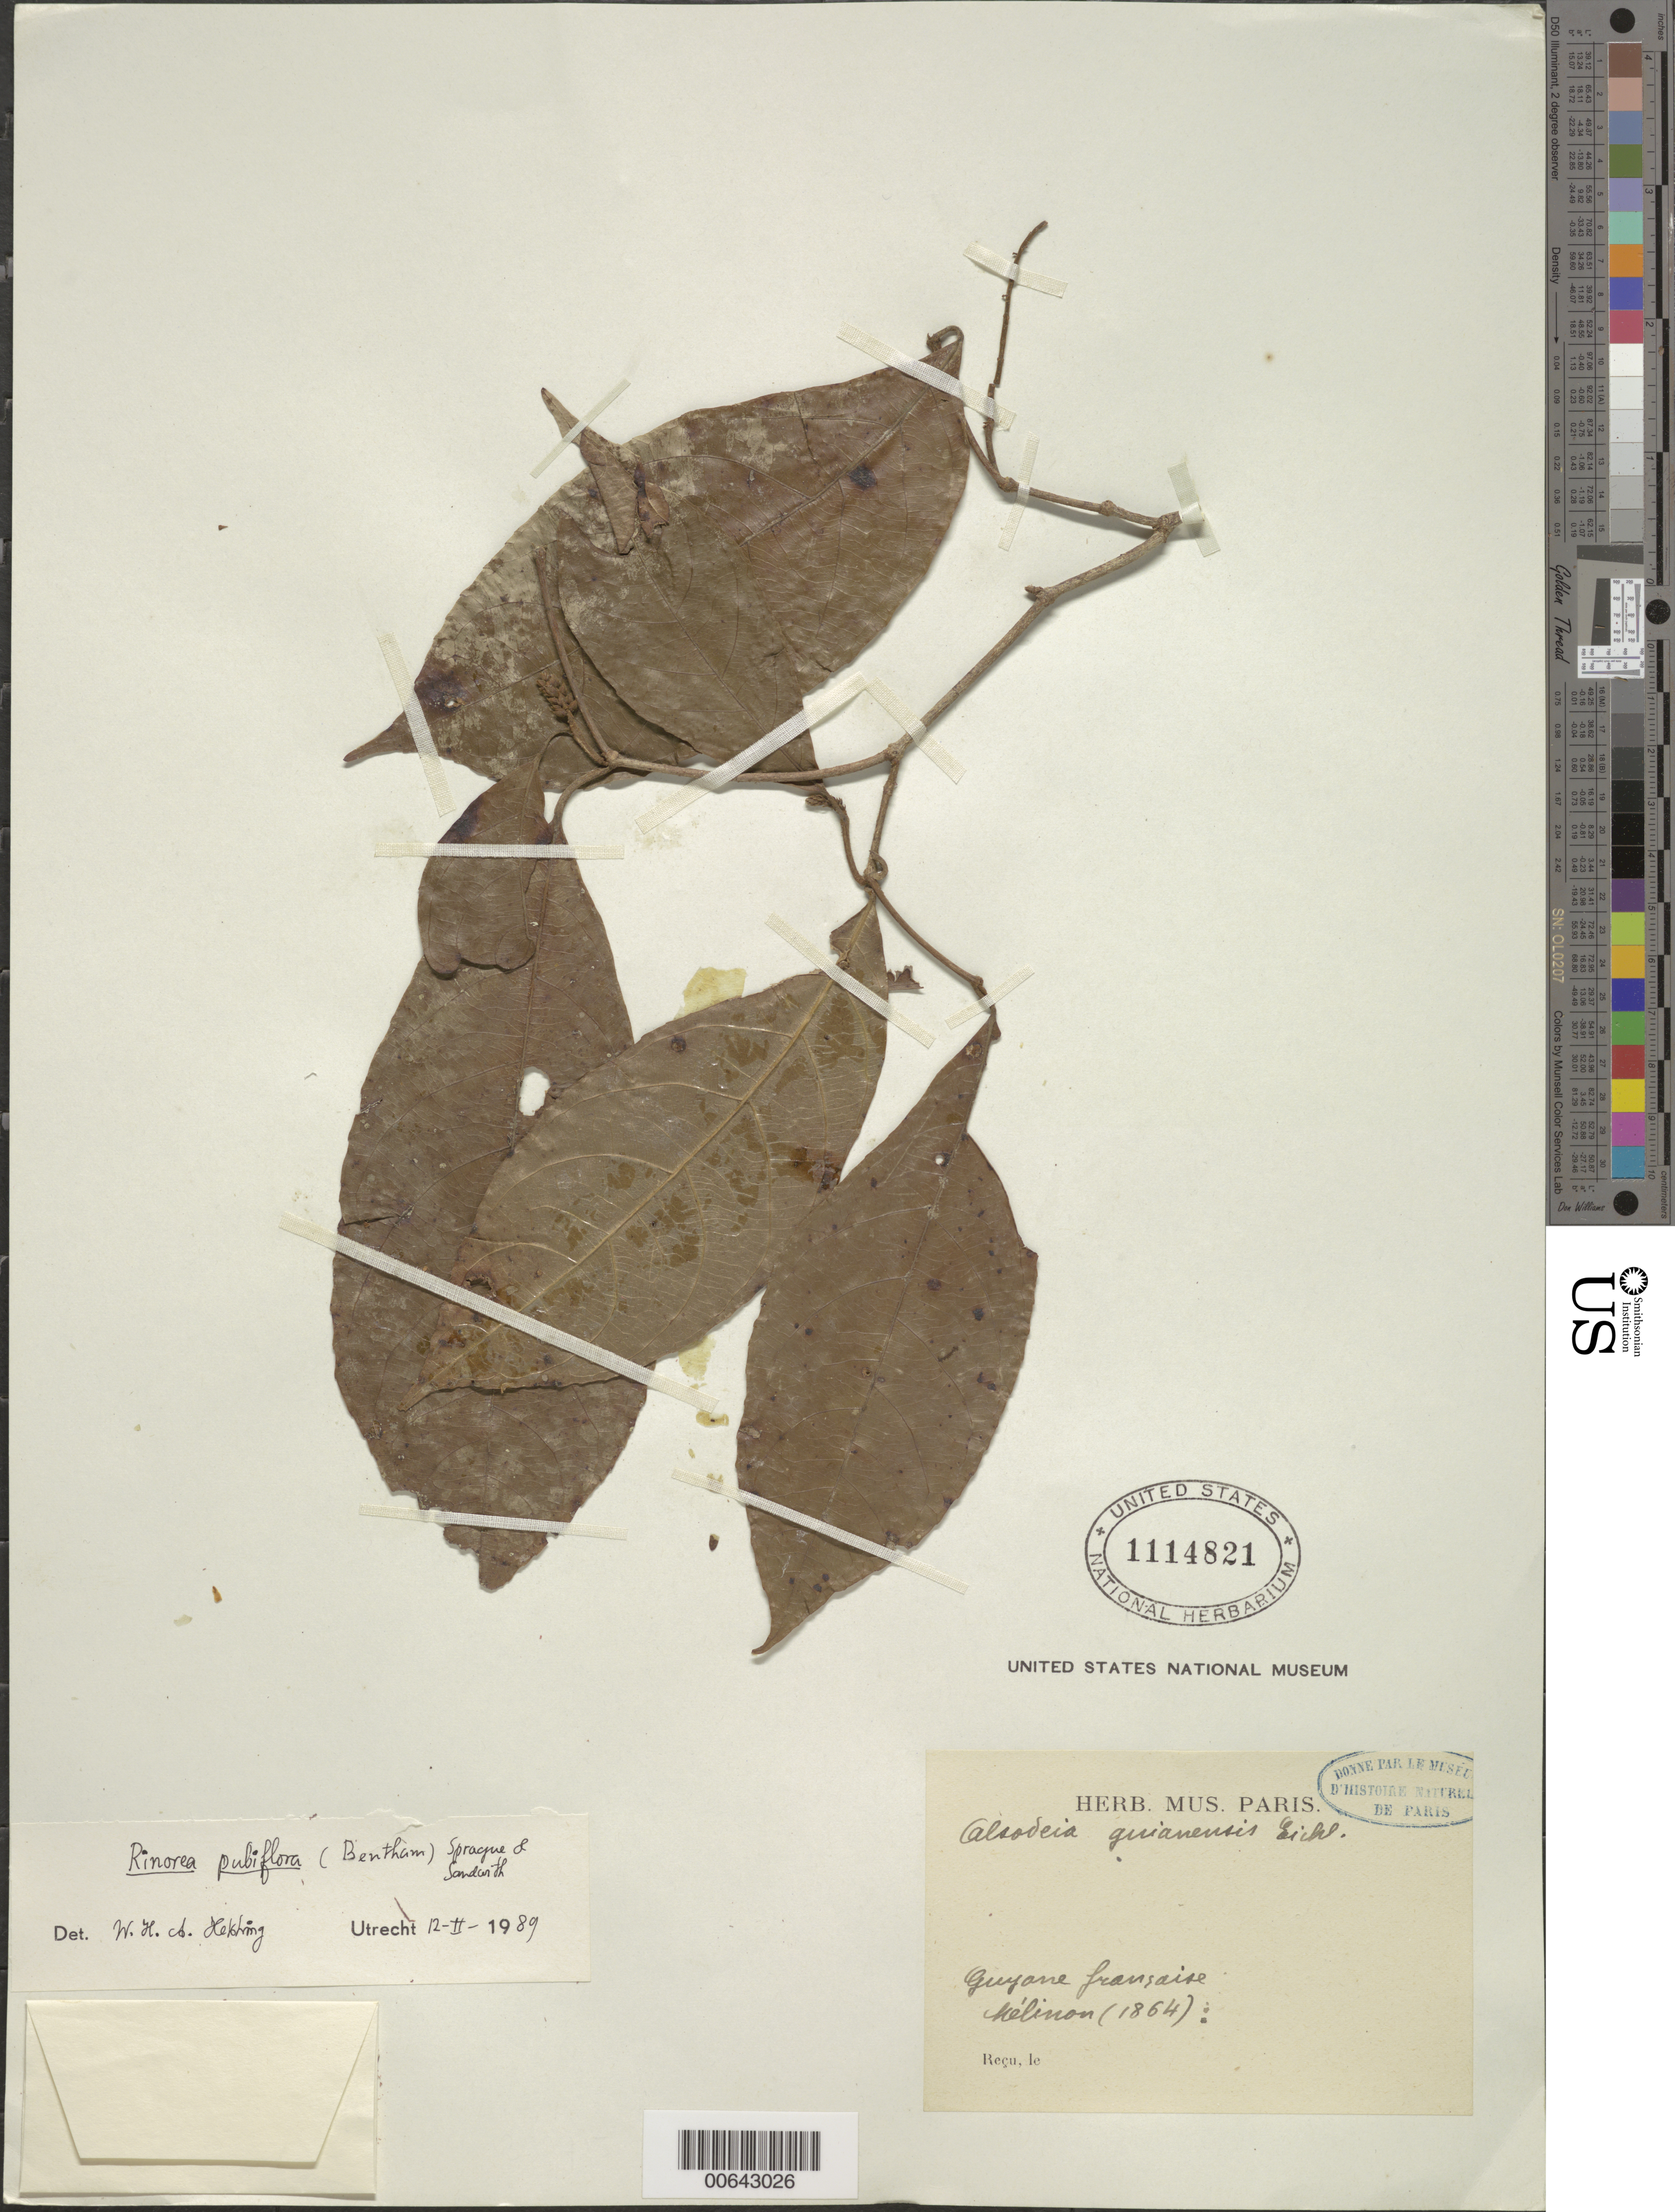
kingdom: Plantae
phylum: Tracheophyta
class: Magnoliopsida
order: Malpighiales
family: Violaceae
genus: Rinorea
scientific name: Rinorea pubiflora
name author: (Benth.) Sprague & Sandwith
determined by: Hekking, W. H. A.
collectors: E. Mélinon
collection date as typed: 1864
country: French Guiana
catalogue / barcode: US 1114821